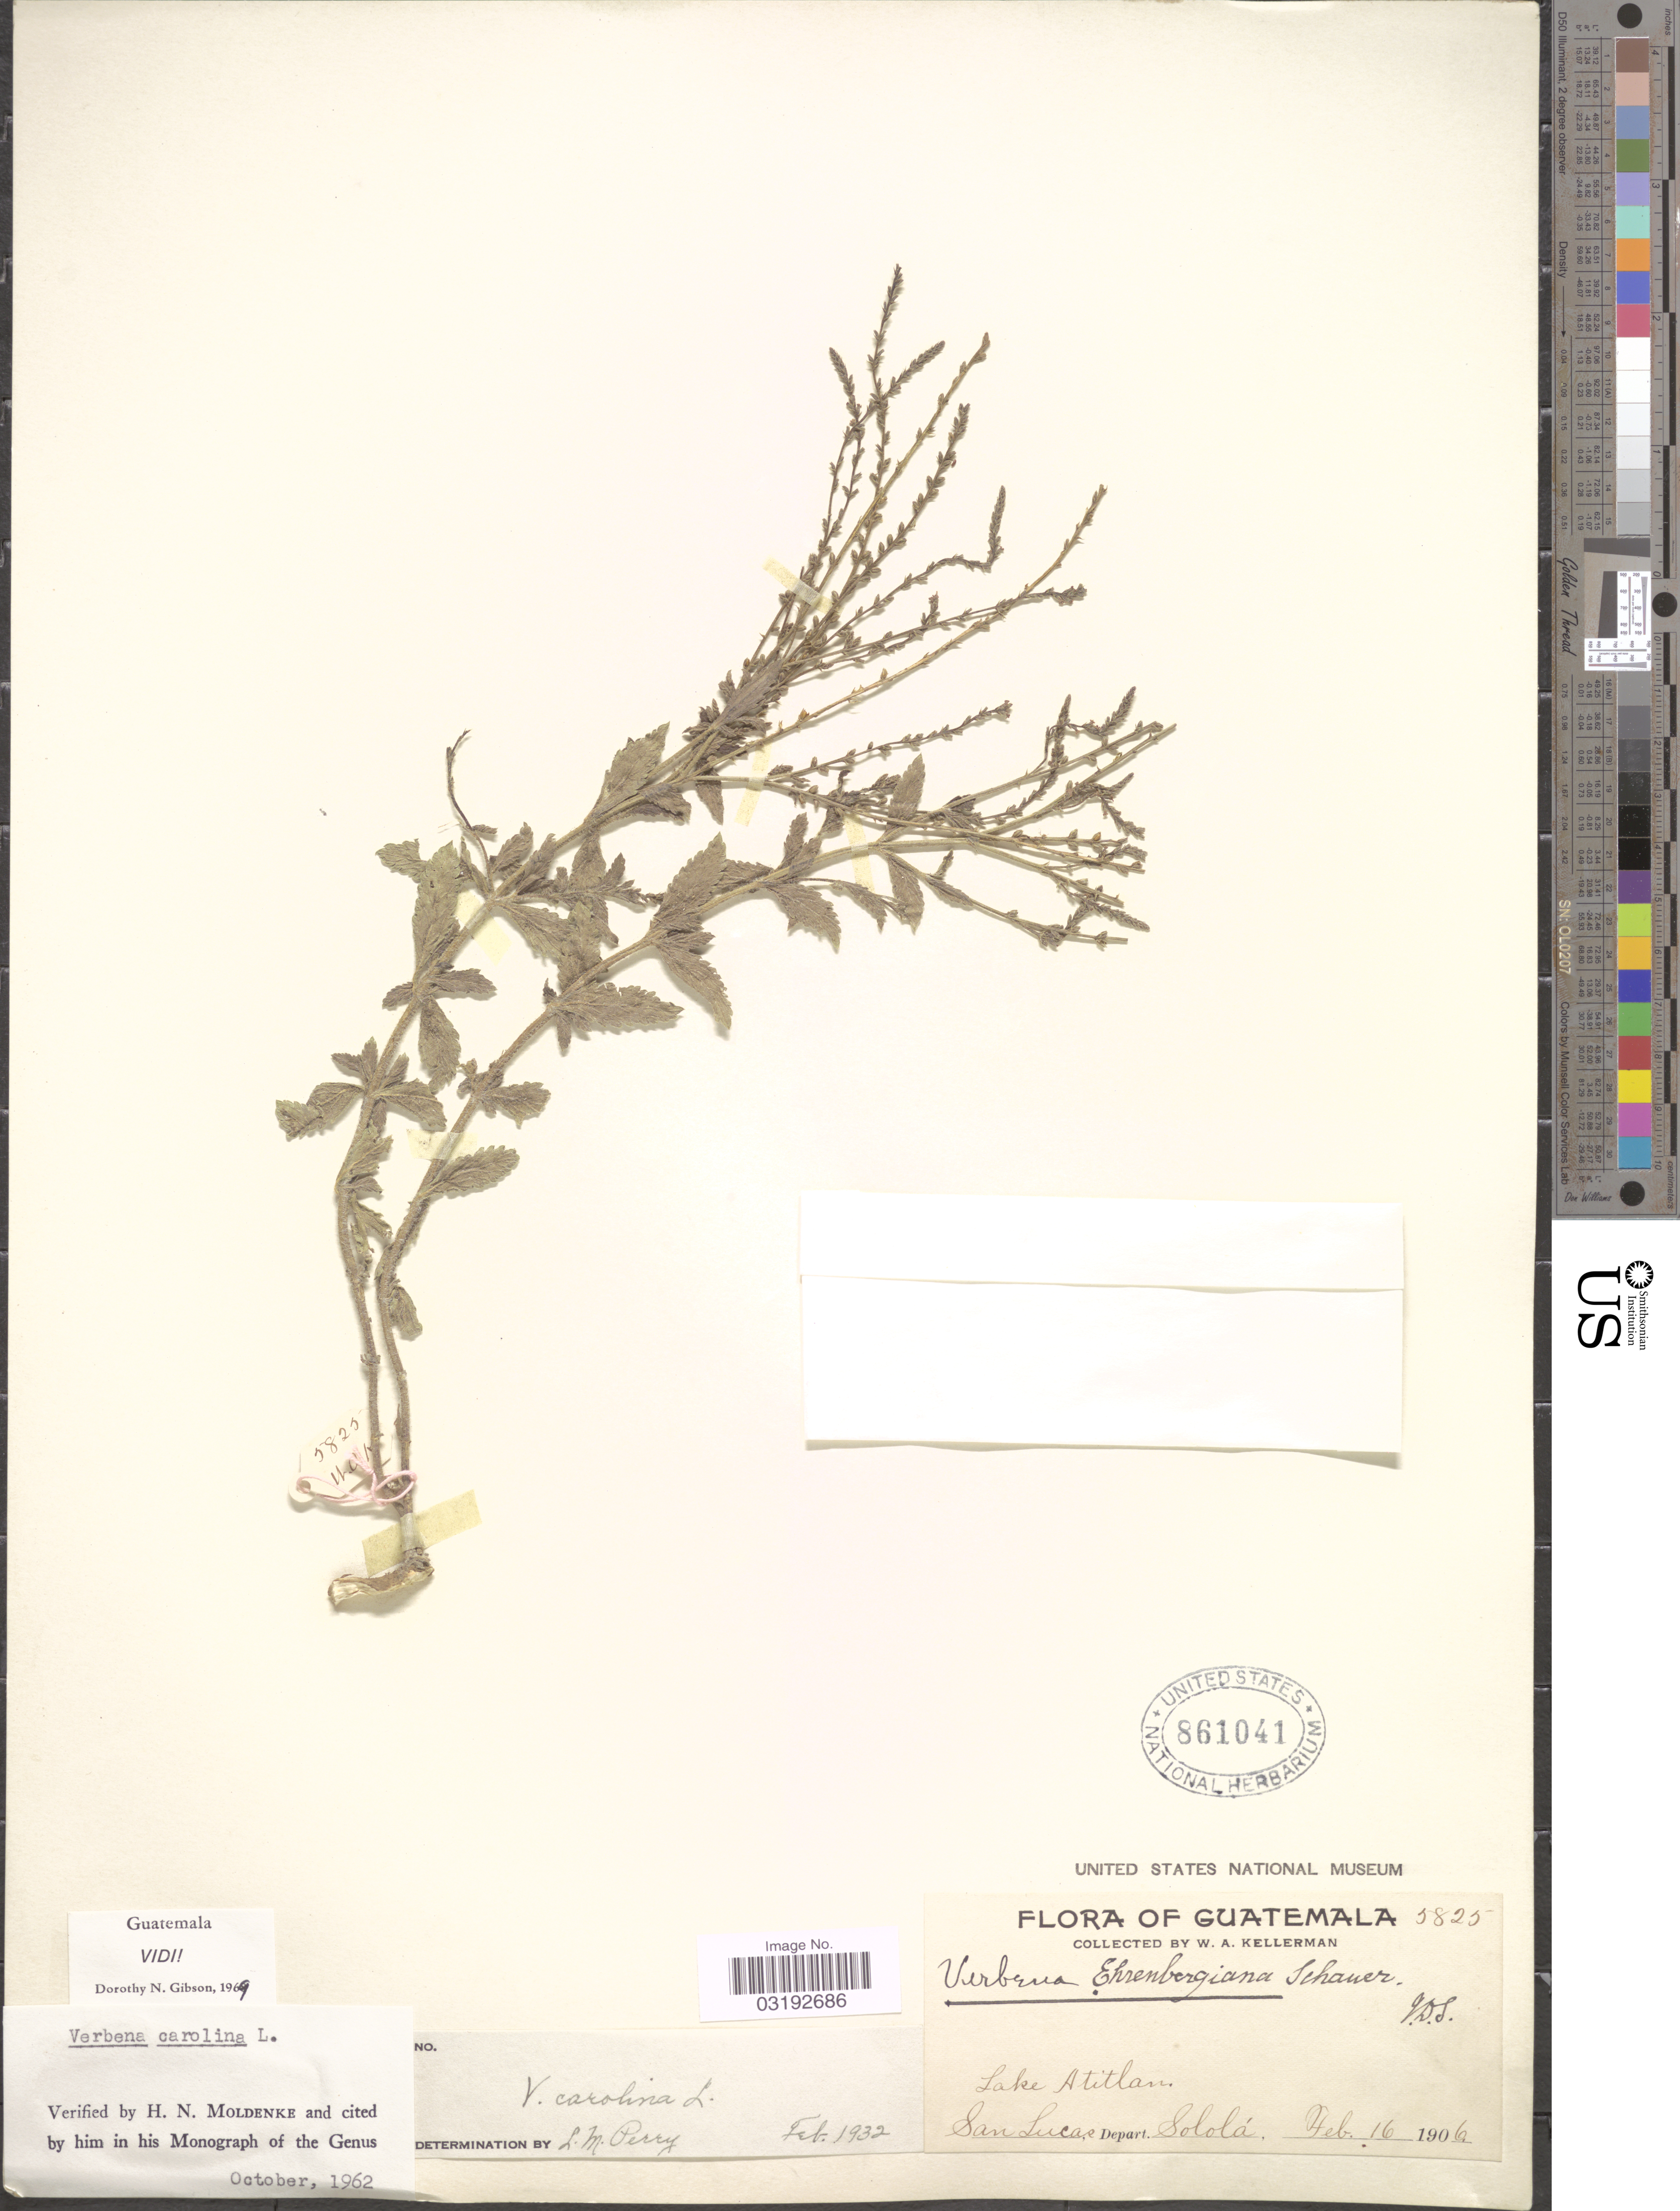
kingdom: Plantae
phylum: Tracheophyta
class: Magnoliopsida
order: Lamiales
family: Verbenaceae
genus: Verbena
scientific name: Verbena carolina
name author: L.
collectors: W. Kellerman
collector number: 5825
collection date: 1906-02-16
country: Guatemala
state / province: Sololá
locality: Lake Atitlan. San Lucas, Depart. Sololá.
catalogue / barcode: US 861041